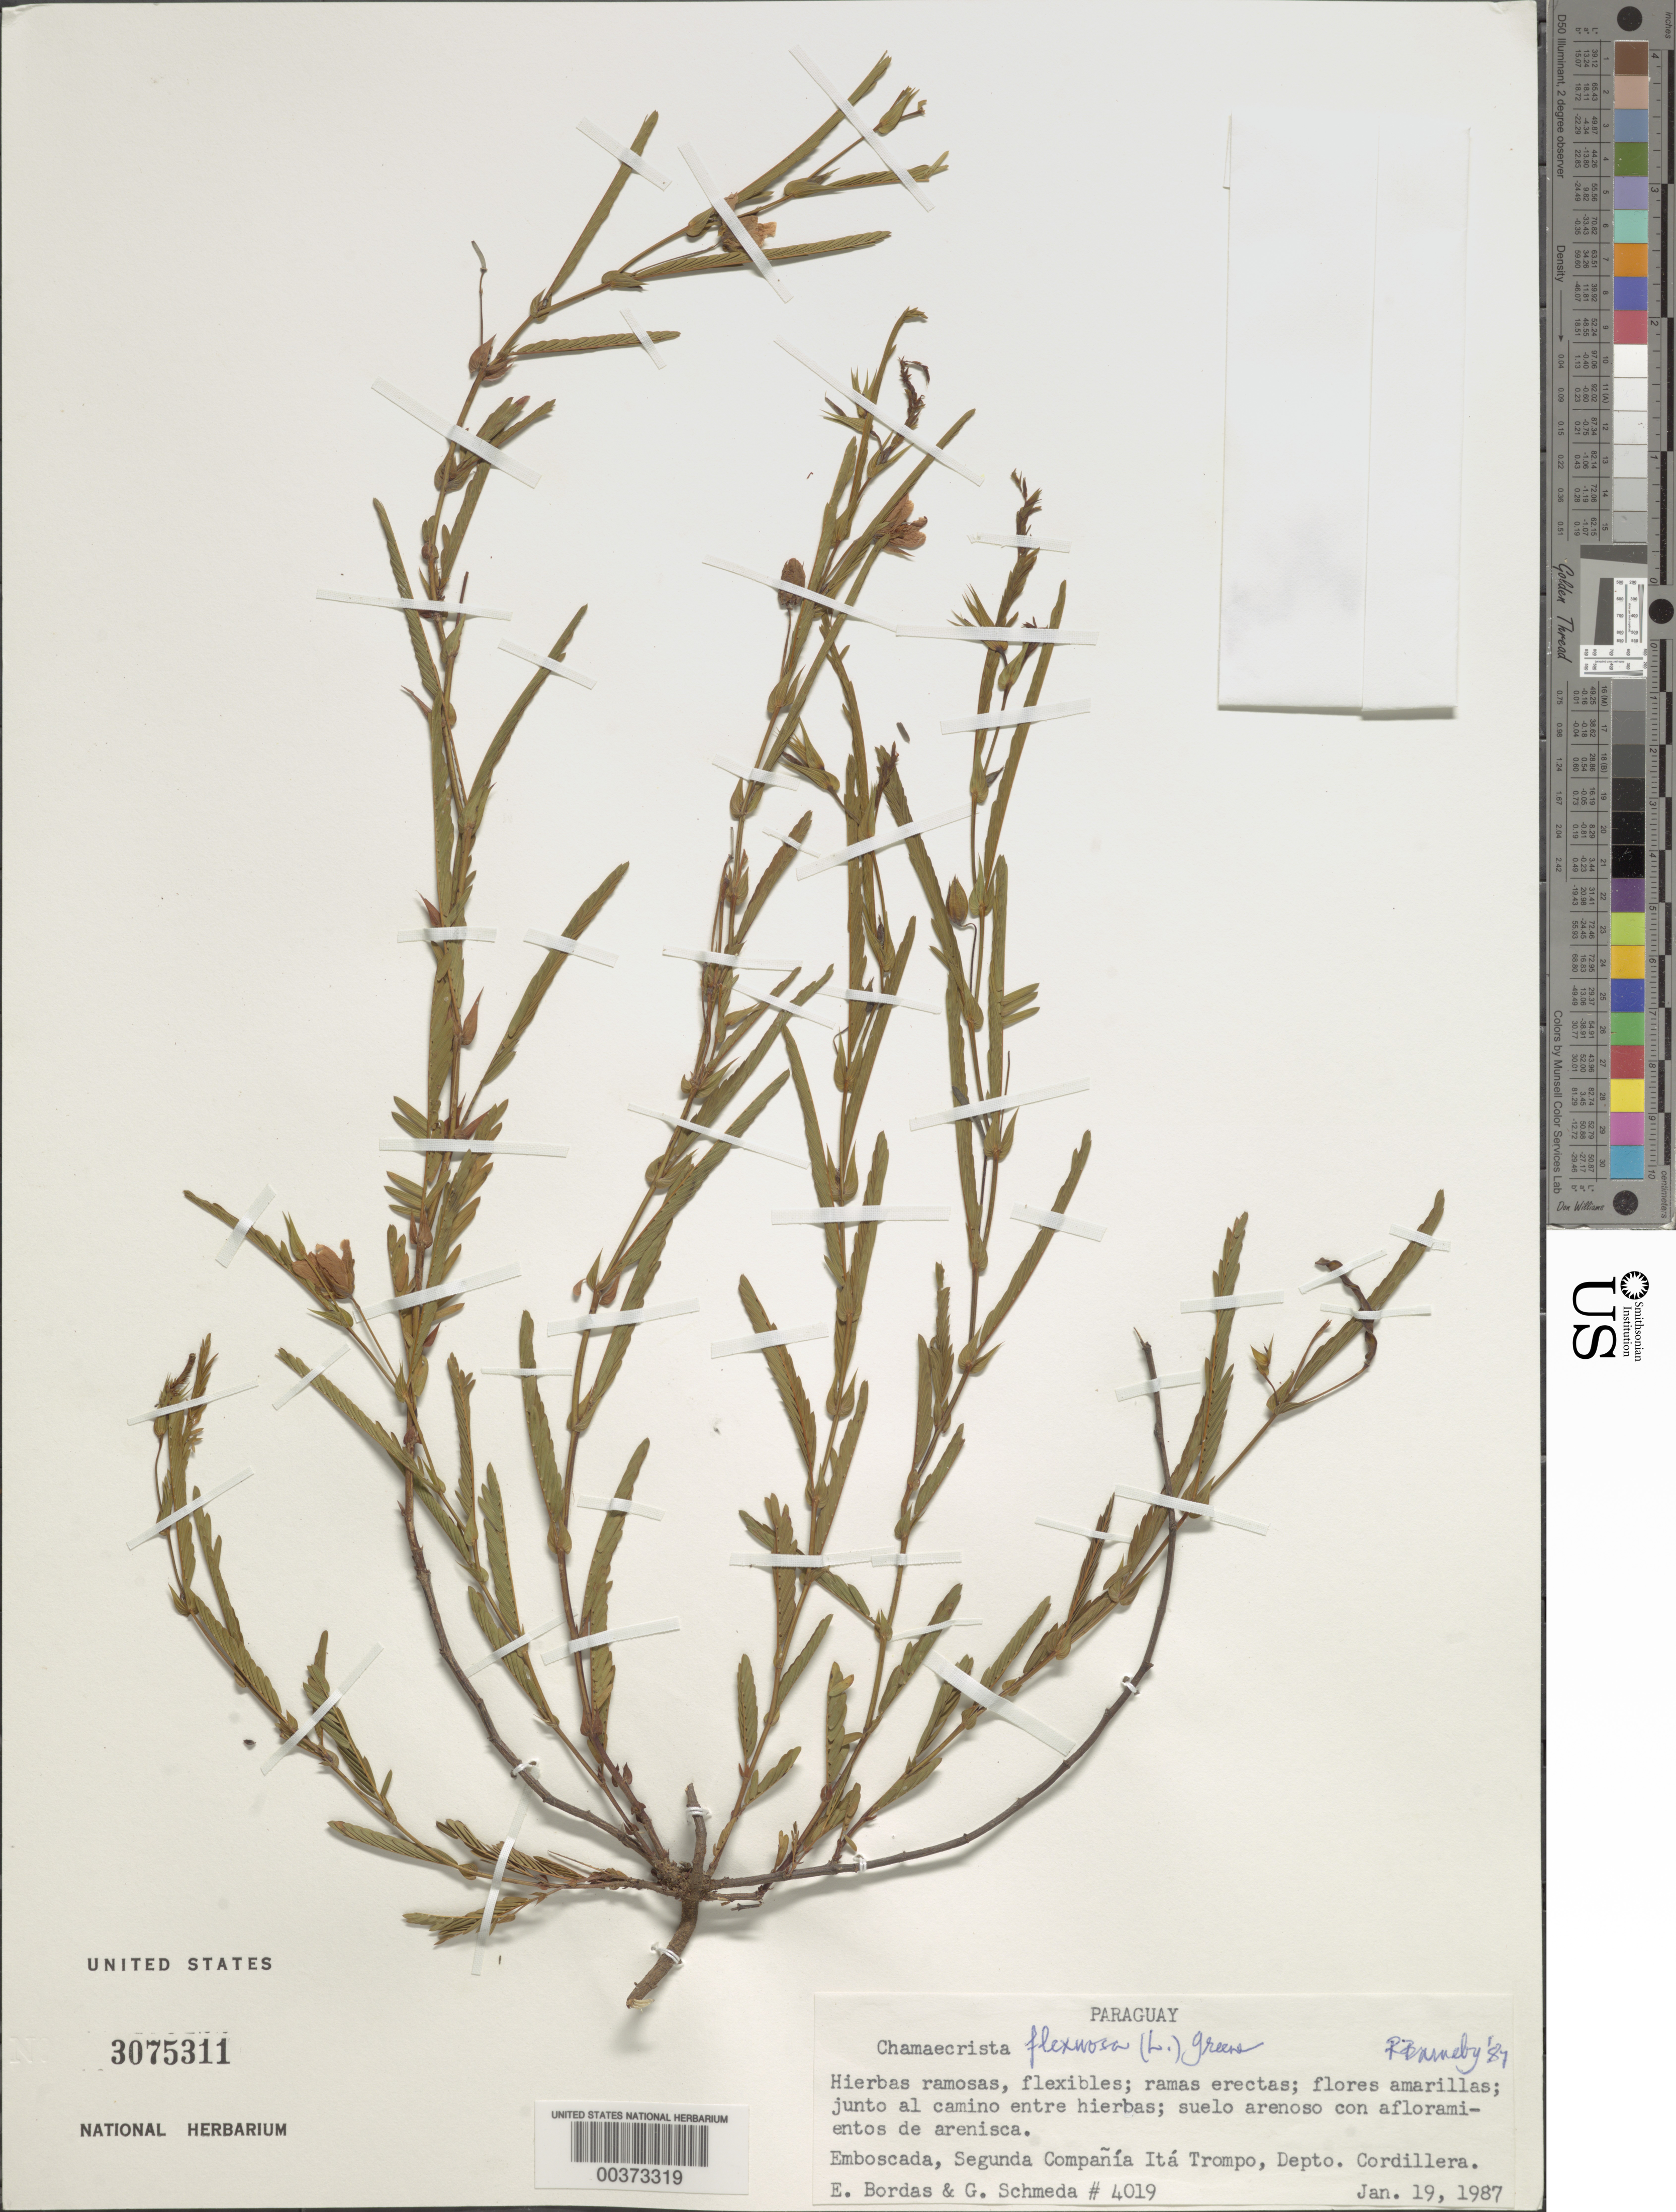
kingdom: Plantae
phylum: Tracheophyta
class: Magnoliopsida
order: Fabales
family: Fabaceae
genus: Chamaecrista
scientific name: Chamaecrista flexuosa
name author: (L.) Greene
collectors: E. Bordas & G. Schmeda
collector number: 4019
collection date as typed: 19 Jan 1987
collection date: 1987-01-19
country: Paraguay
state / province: Cordillera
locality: Emboscada, segunda compania ita trompo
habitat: Suelo arenoso con afloramientos de arenisca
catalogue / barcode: US 3075311